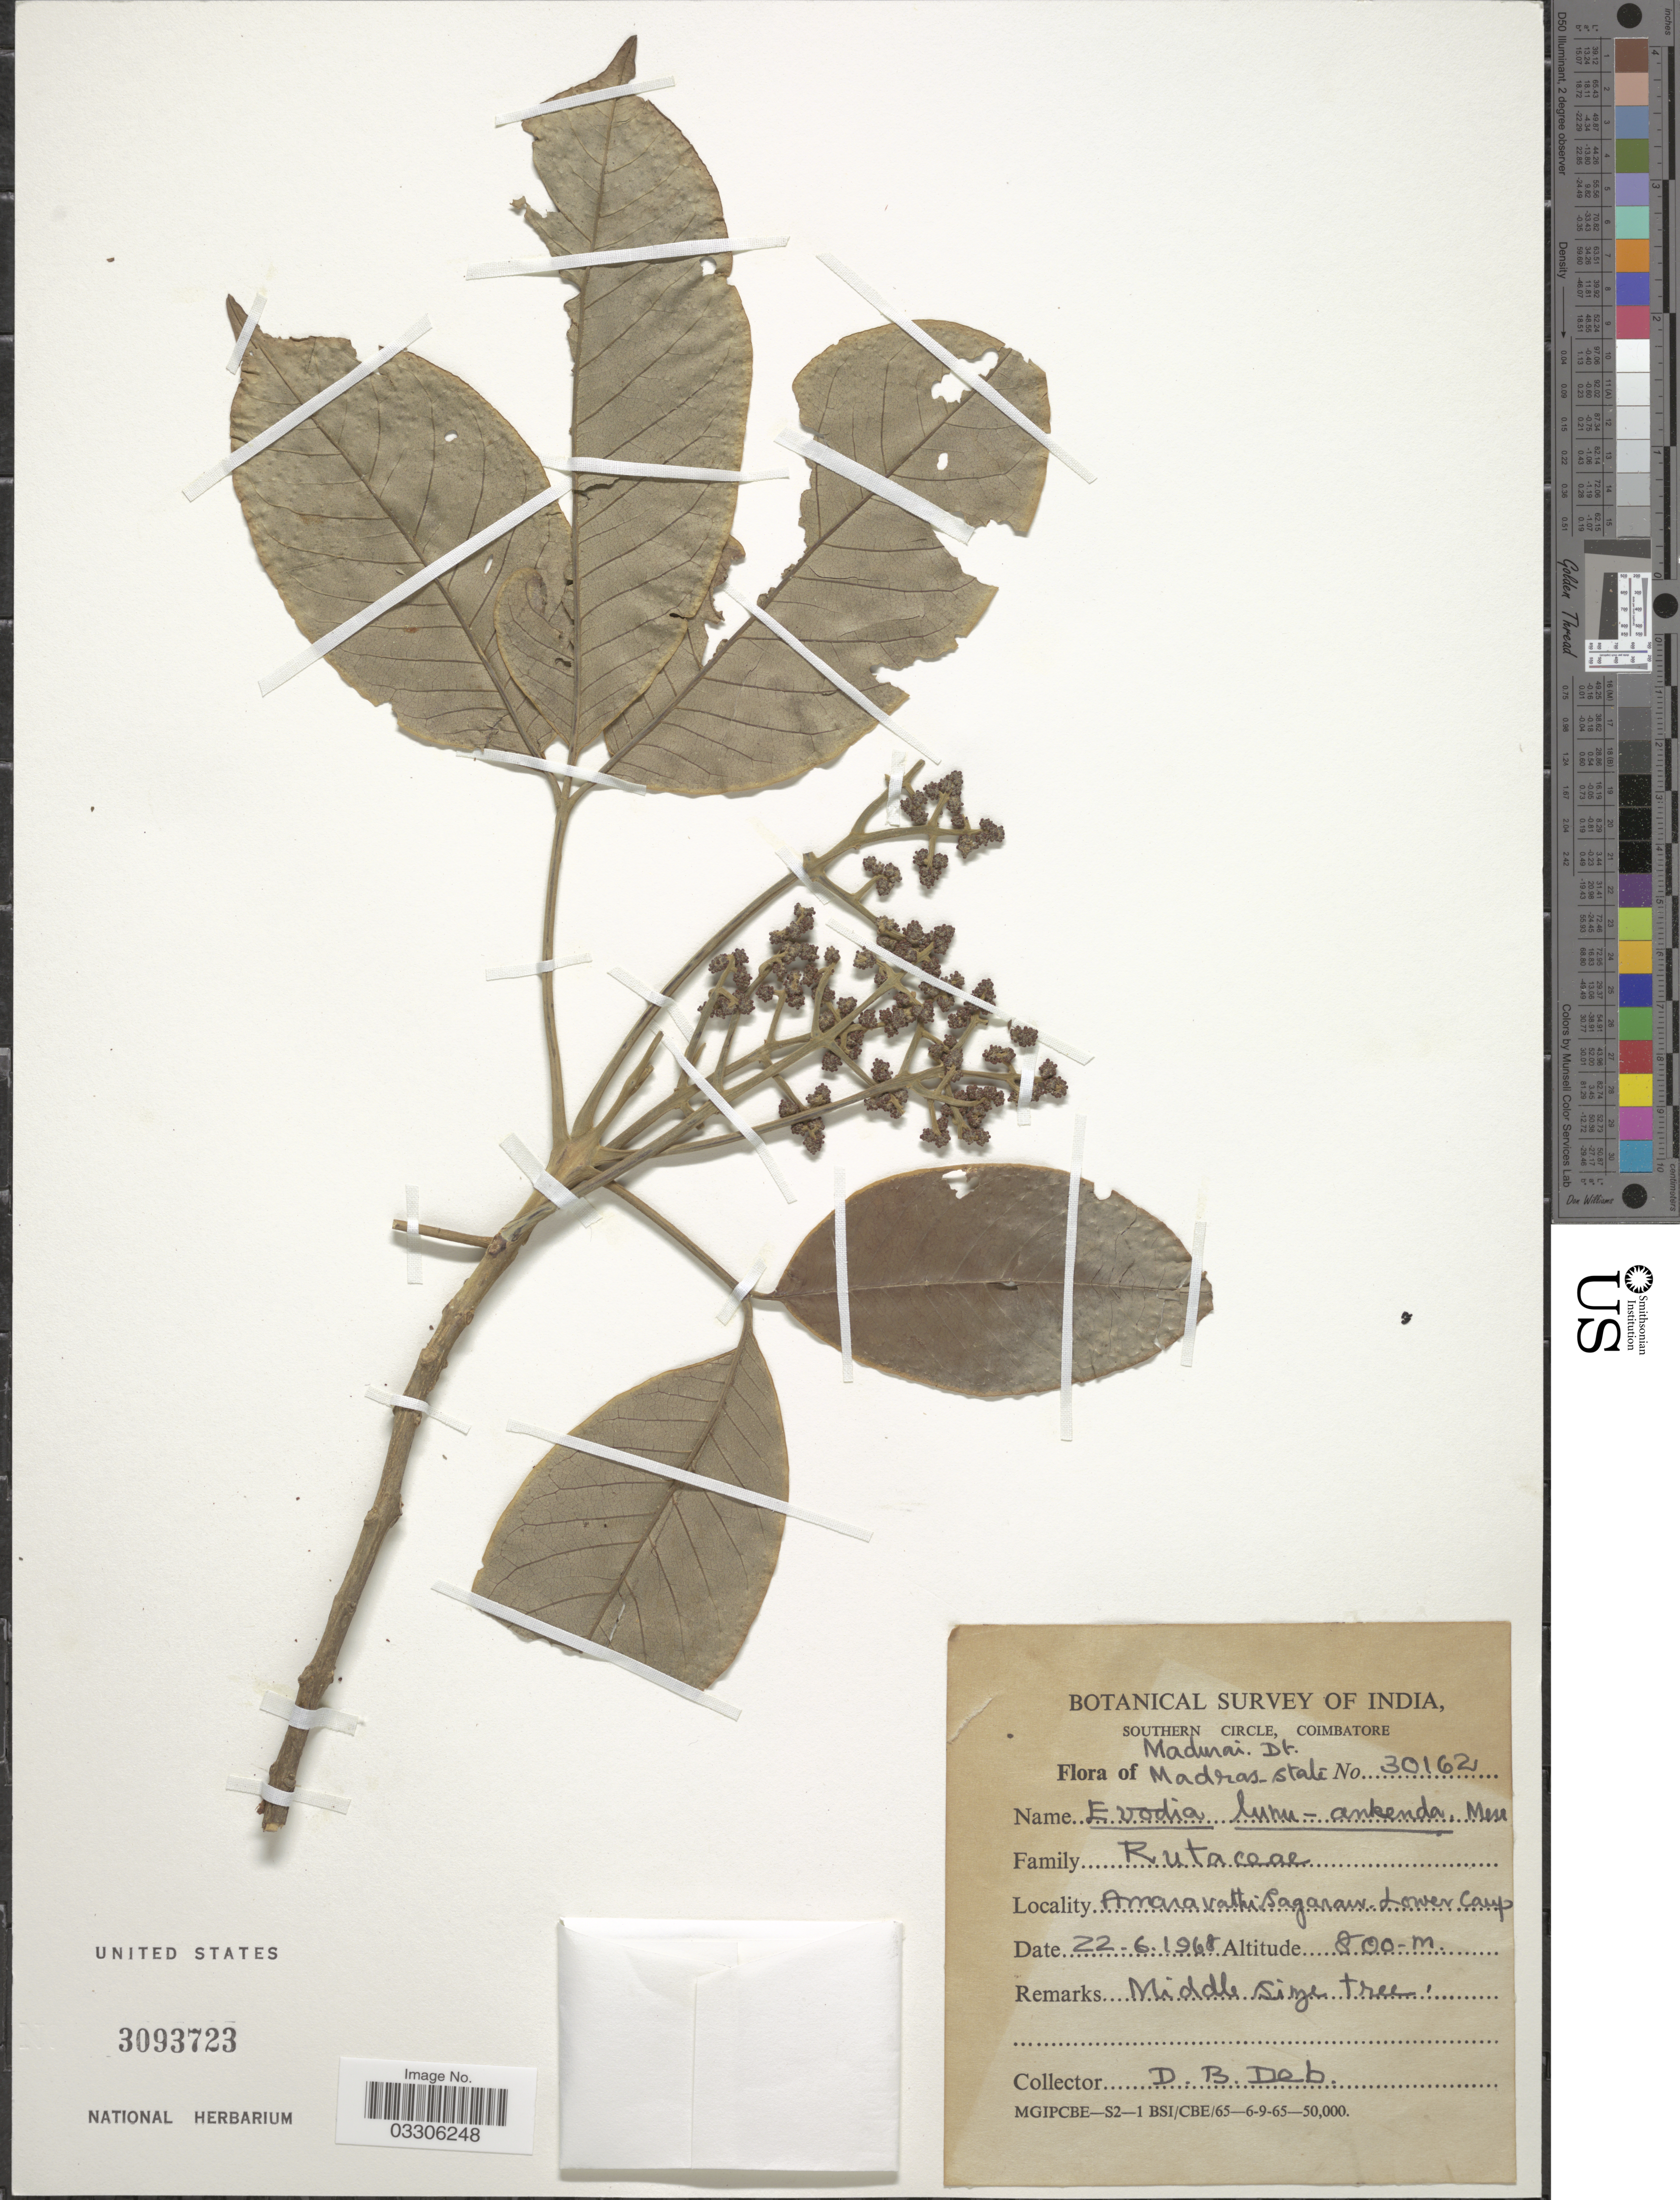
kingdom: Plantae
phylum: Tracheophyta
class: Magnoliopsida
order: Sapindales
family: Rutaceae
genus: Melicope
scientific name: Melicope lunu-ankenda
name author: (Gaertn.) T.G. Hartley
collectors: D. Deb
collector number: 30162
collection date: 1968-06-22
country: India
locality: Madurai Dt. Madras State. Amaravathi Sagaram. Lower Camp.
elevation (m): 800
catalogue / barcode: US 3093723